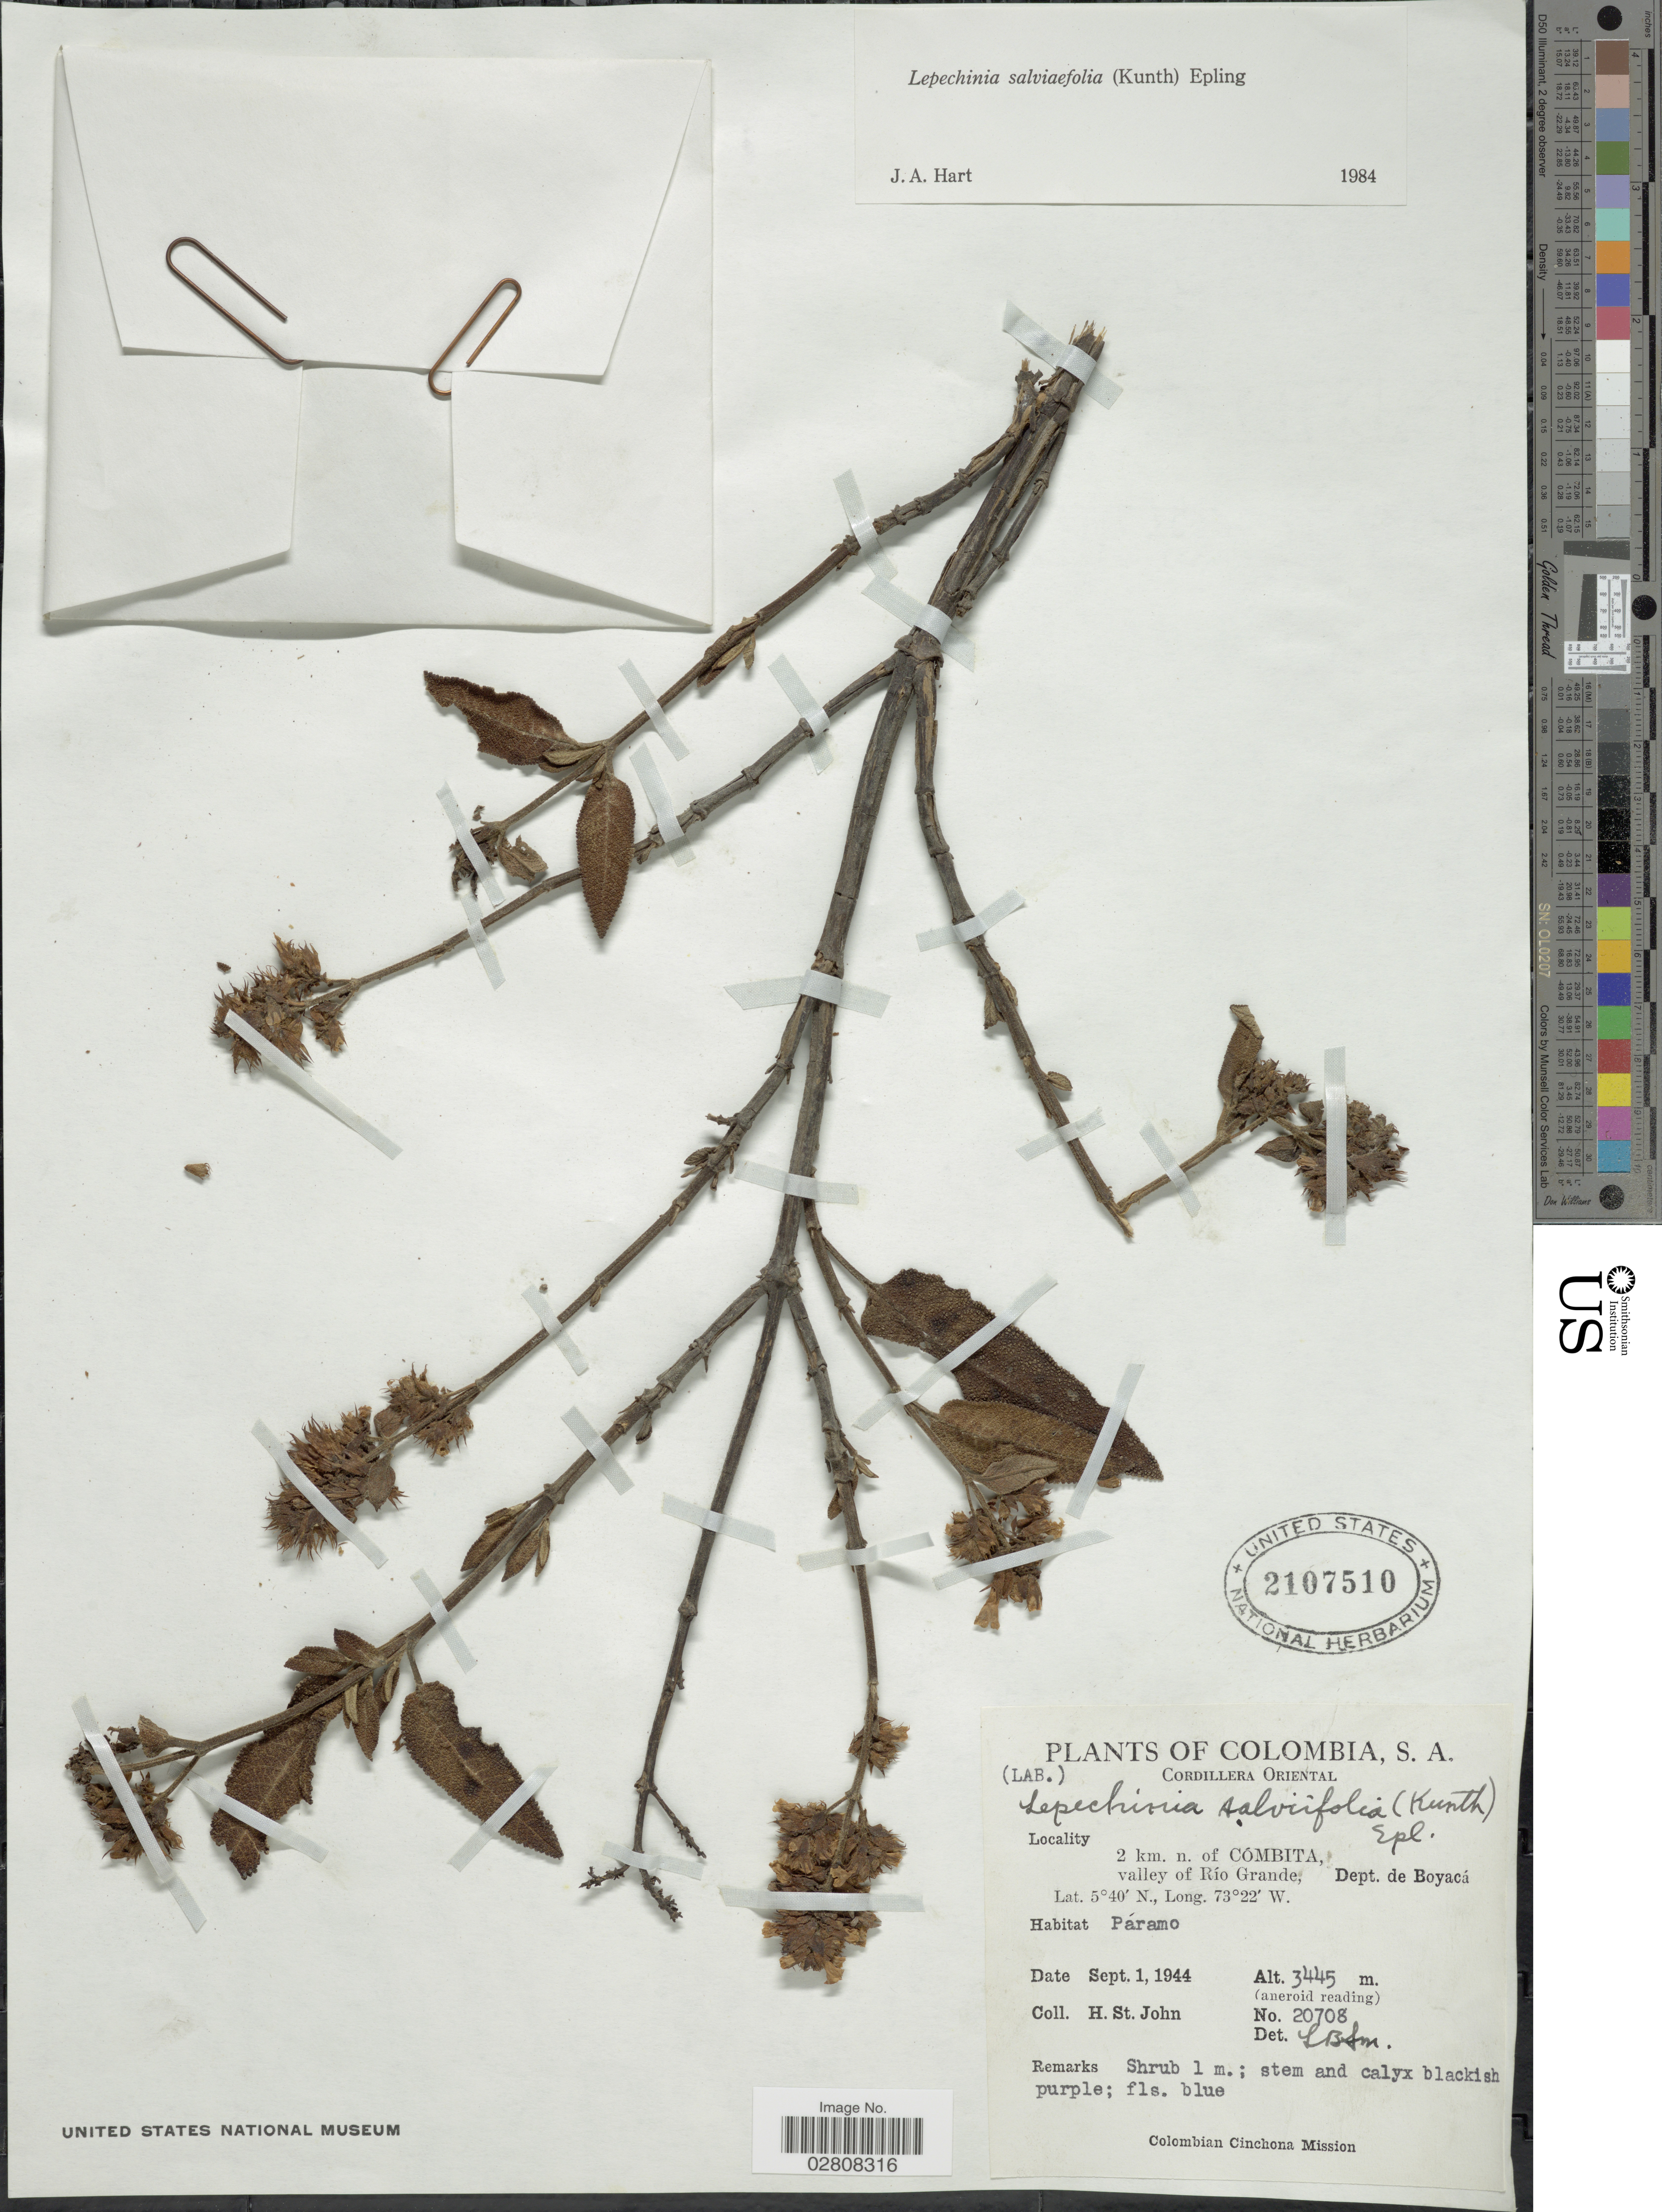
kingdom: Plantae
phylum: Tracheophyta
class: Magnoliopsida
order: Lamiales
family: Lamiaceae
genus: Lepechinia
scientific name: Lepechinia salviifolia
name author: (Kunth) Epling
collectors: H. St. John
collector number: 20708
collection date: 1944-09-01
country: Colombia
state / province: Boyacá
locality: Cordillera Oriental. 2 km. n. of Cómbita, valley of Río Grande, Dept. de Boyacá. Páramo.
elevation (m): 3445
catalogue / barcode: US 2107510